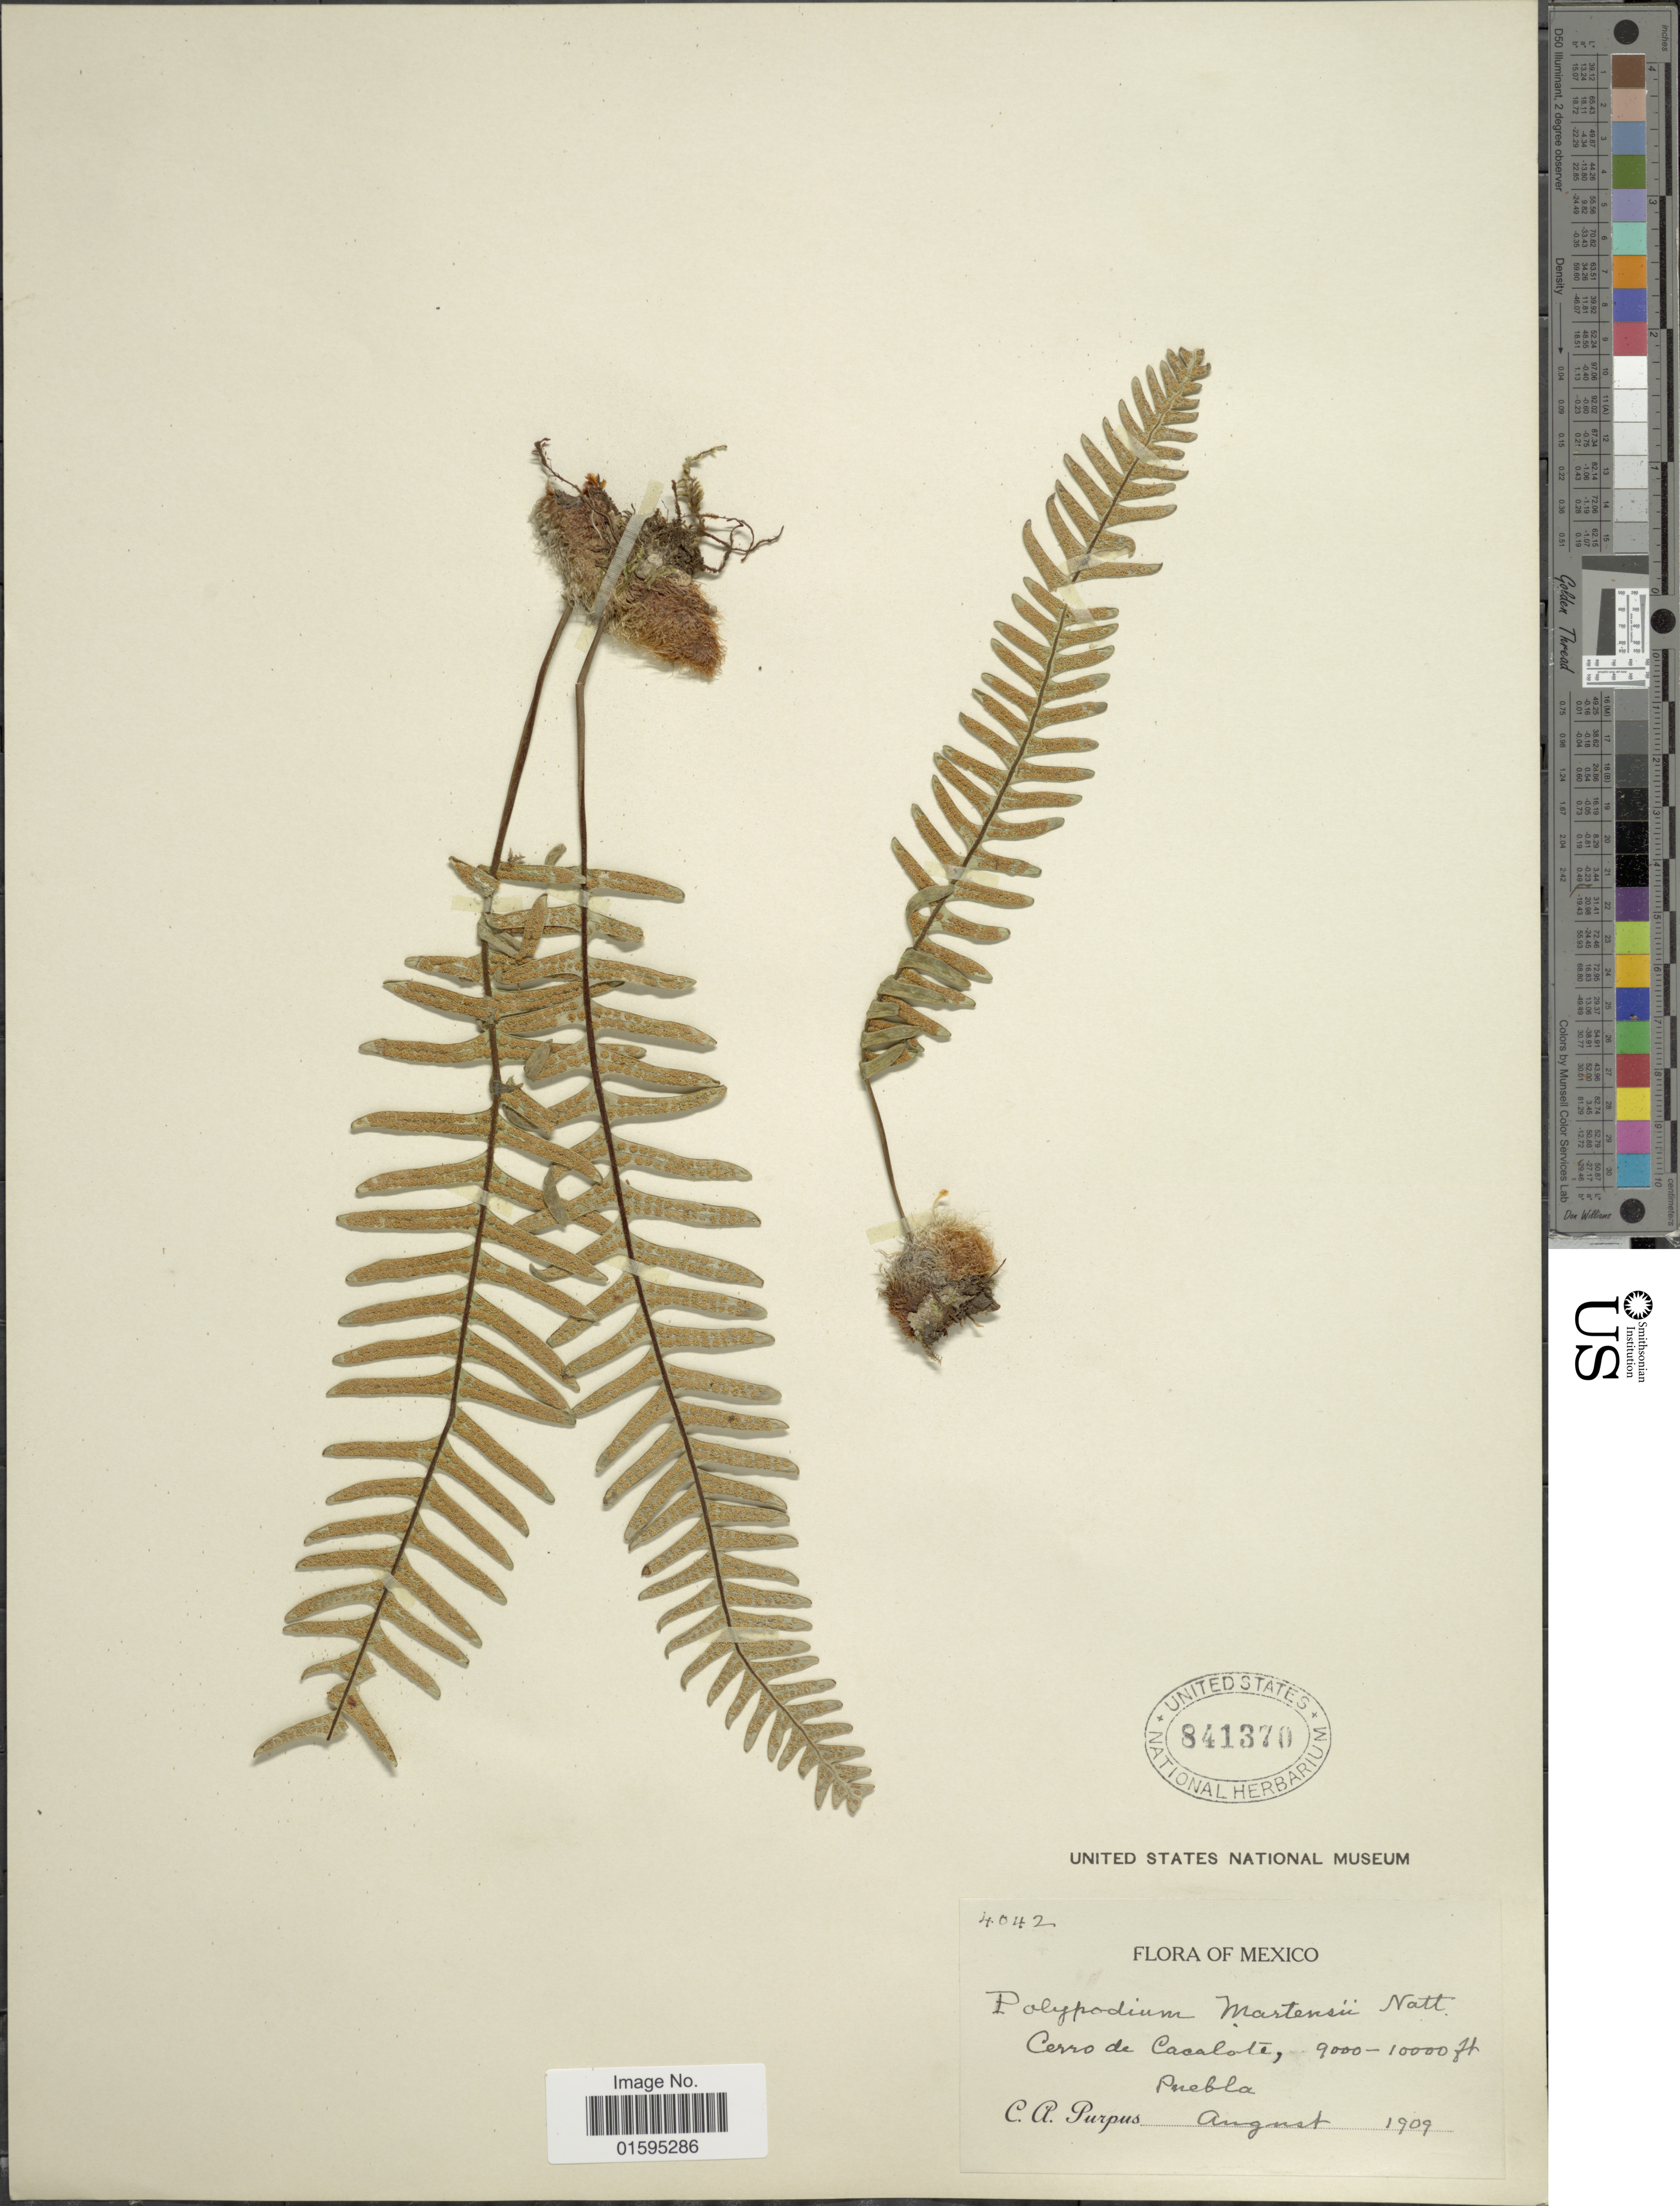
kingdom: Plantae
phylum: Tracheophyta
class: Polypodiopsida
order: Polypodiales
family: Polypodiaceae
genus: Polypodium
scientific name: Polypodium martensii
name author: Mett.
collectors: C. A. Purpus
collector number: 4042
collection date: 1909-08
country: Mexico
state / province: Puebla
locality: Cerro de Cacalote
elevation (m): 2743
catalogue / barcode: US 841370